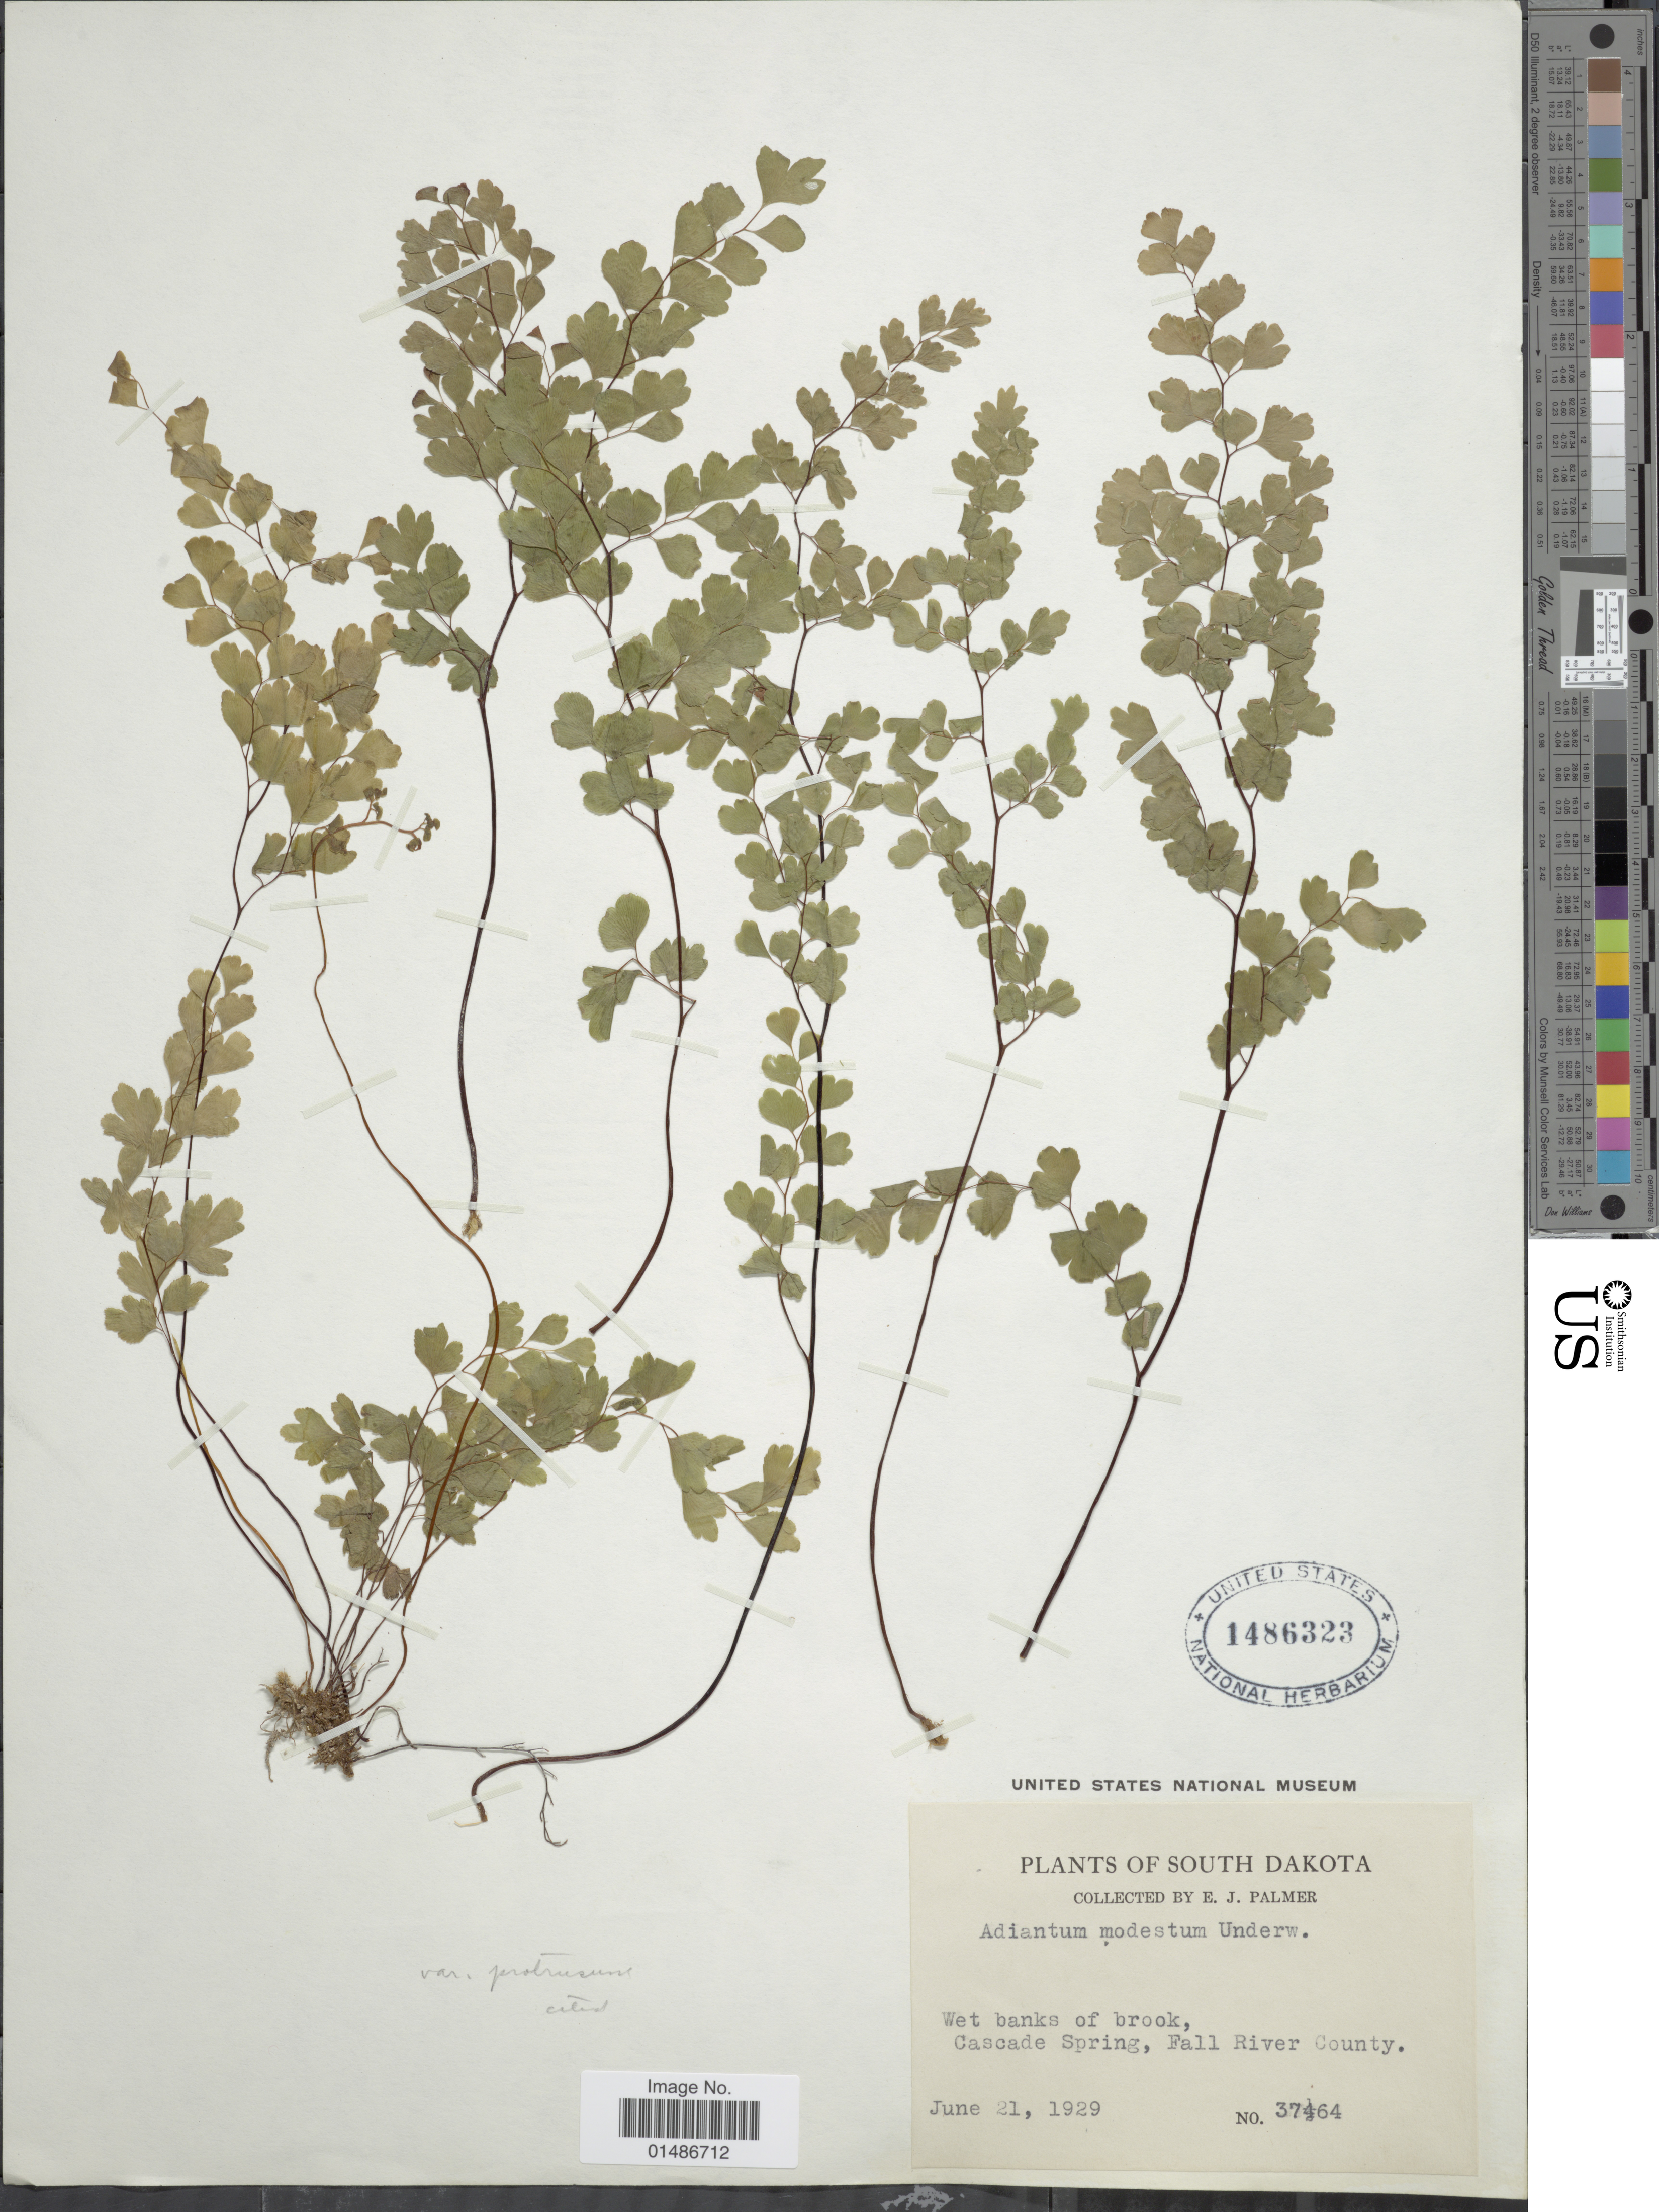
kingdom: Plantae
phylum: Tracheophyta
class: Polypodiopsida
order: Polypodiales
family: Pteridaceae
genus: Adiantum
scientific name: Adiantum capillus-veneris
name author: L.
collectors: E. J. Palmer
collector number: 3764*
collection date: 1929-06-21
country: United States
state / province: South Dakota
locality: Wet banks of brook, Cascade Spring, Fall River County.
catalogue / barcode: US 1486323